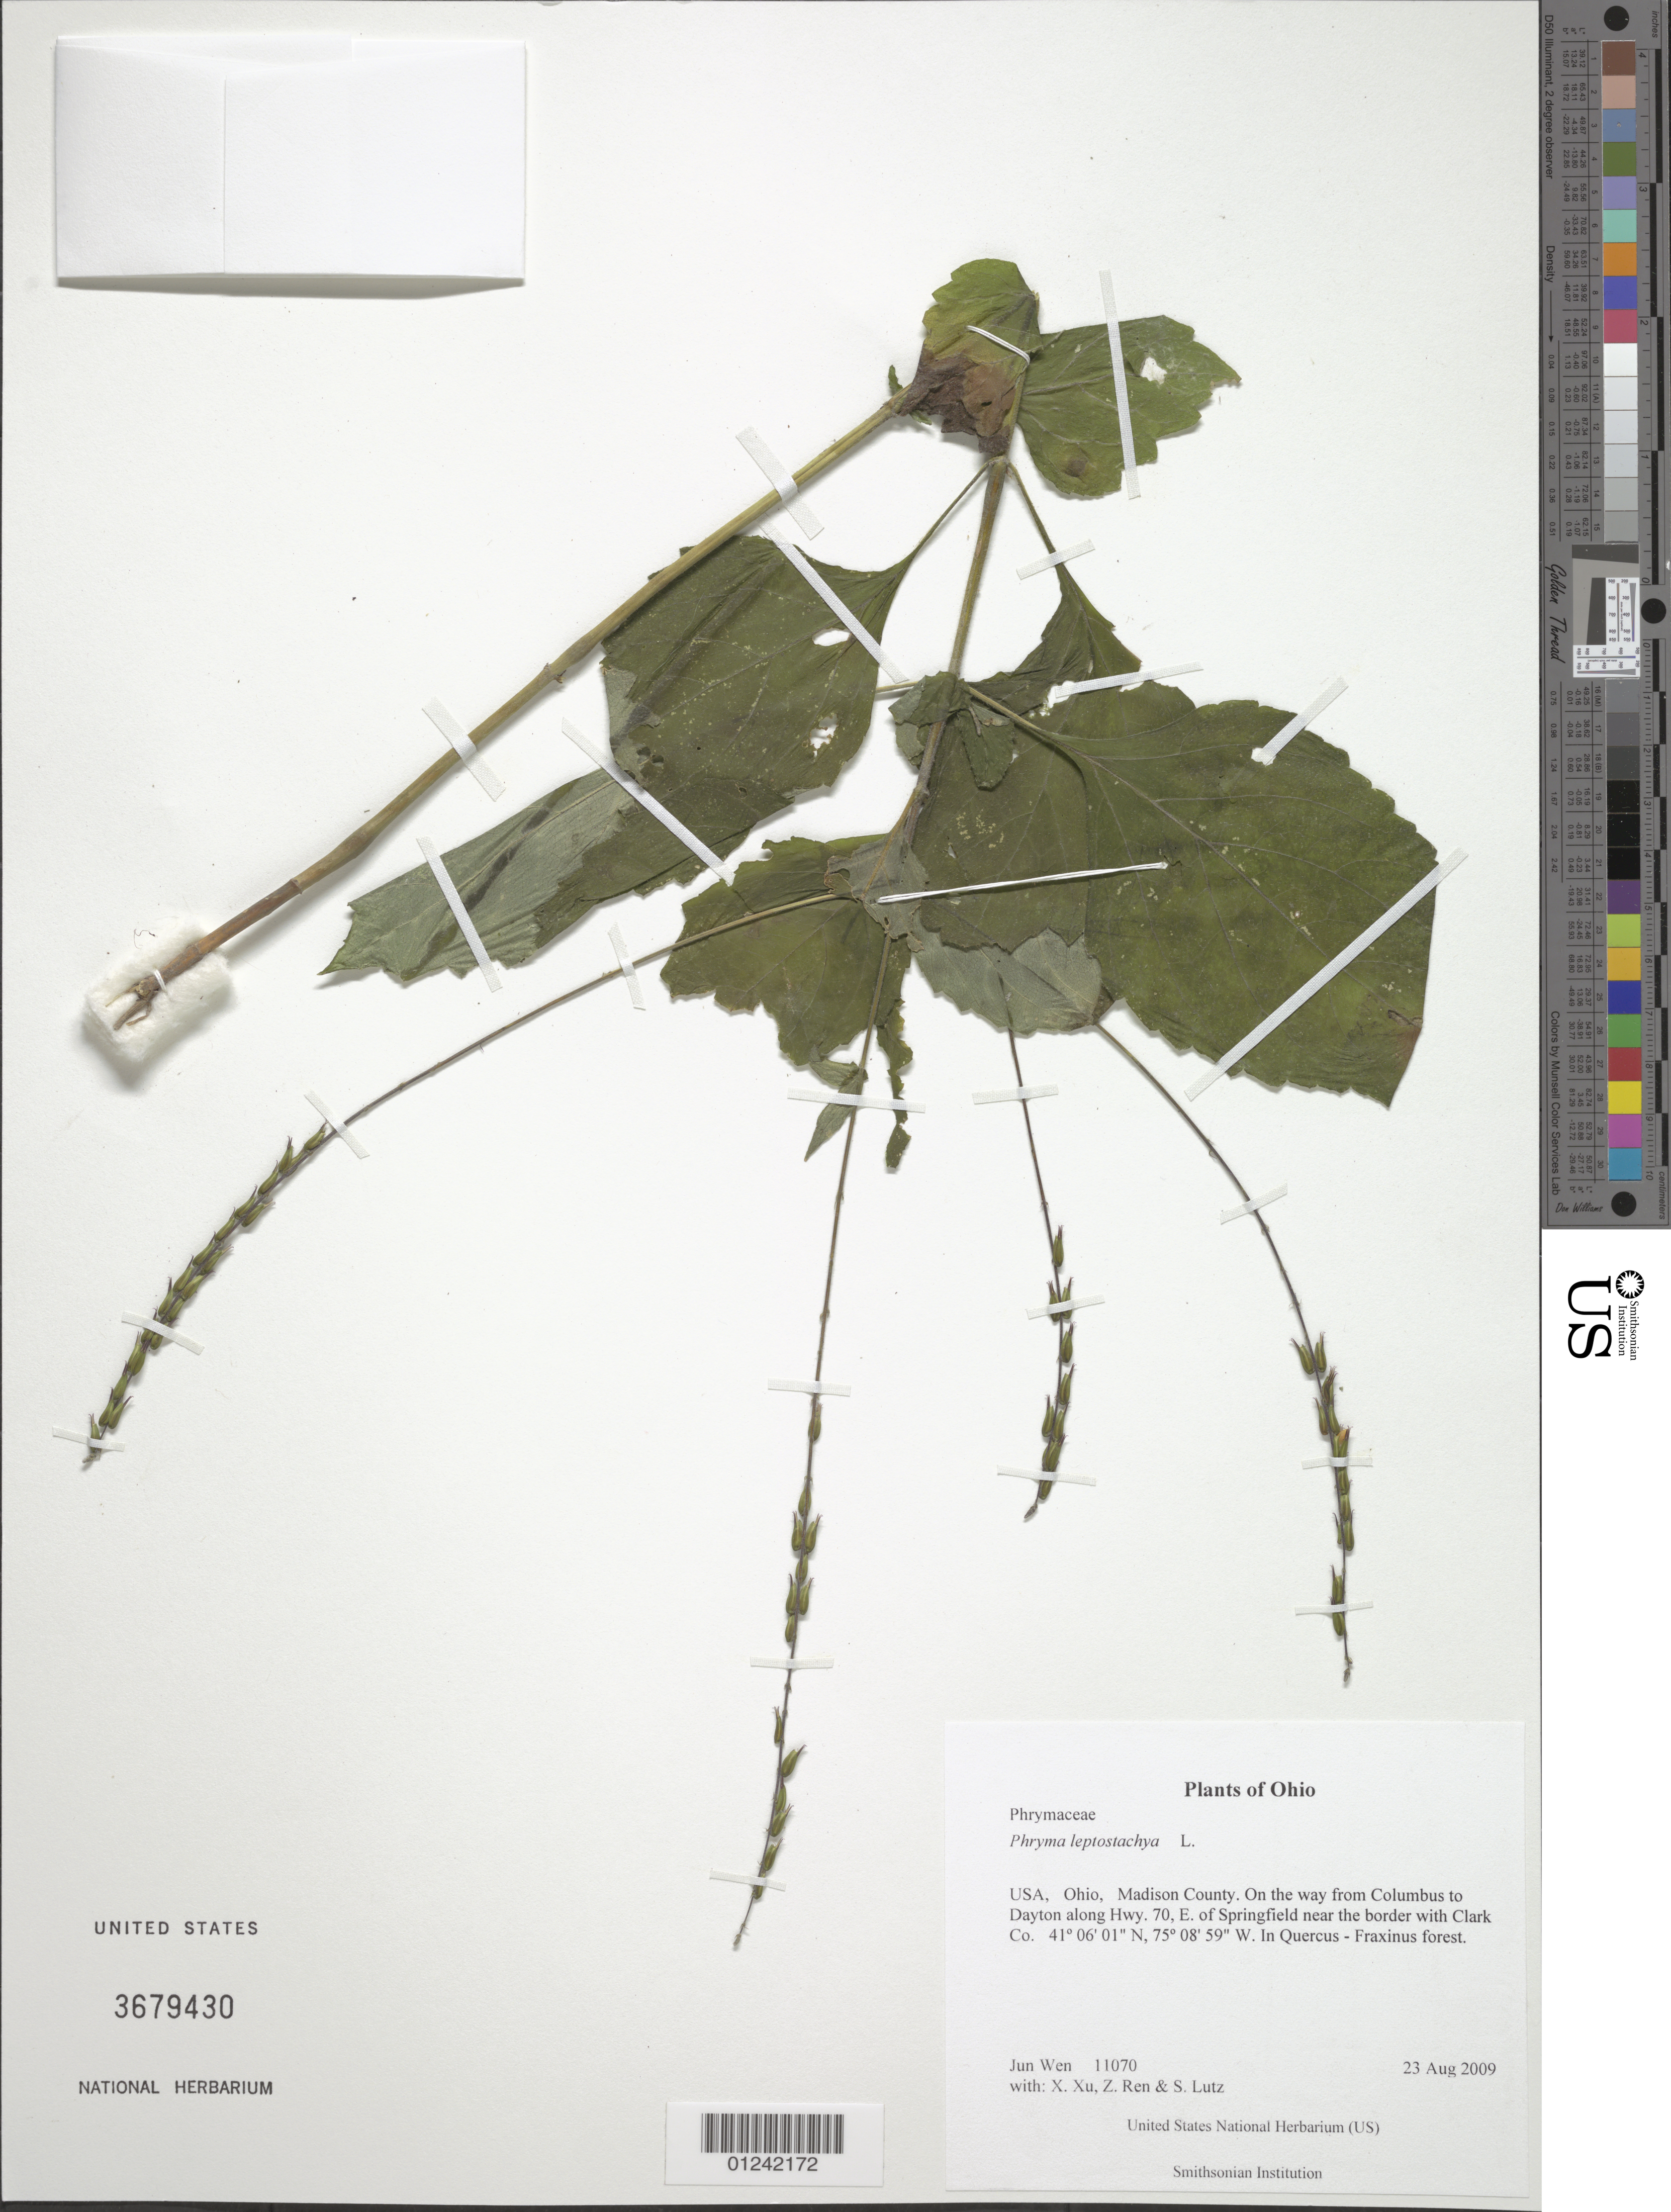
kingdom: Plantae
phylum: Tracheophyta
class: Magnoliopsida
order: Lamiales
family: Phrymaceae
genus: Phryma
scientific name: Phryma leptostachya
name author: L.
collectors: J. Wen, X. Xu, Z. Ren & S. Lutz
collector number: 11070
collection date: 2009-08-23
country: United States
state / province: Ohio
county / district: Madison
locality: On the way from Columbus to Dayton along Hwy. 70, E. of Springfield near the border with Clark Co.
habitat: In Quercus - Fraxinus forest.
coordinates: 41 6 1.2 N, 75 8 59.8 W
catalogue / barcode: US 3679430